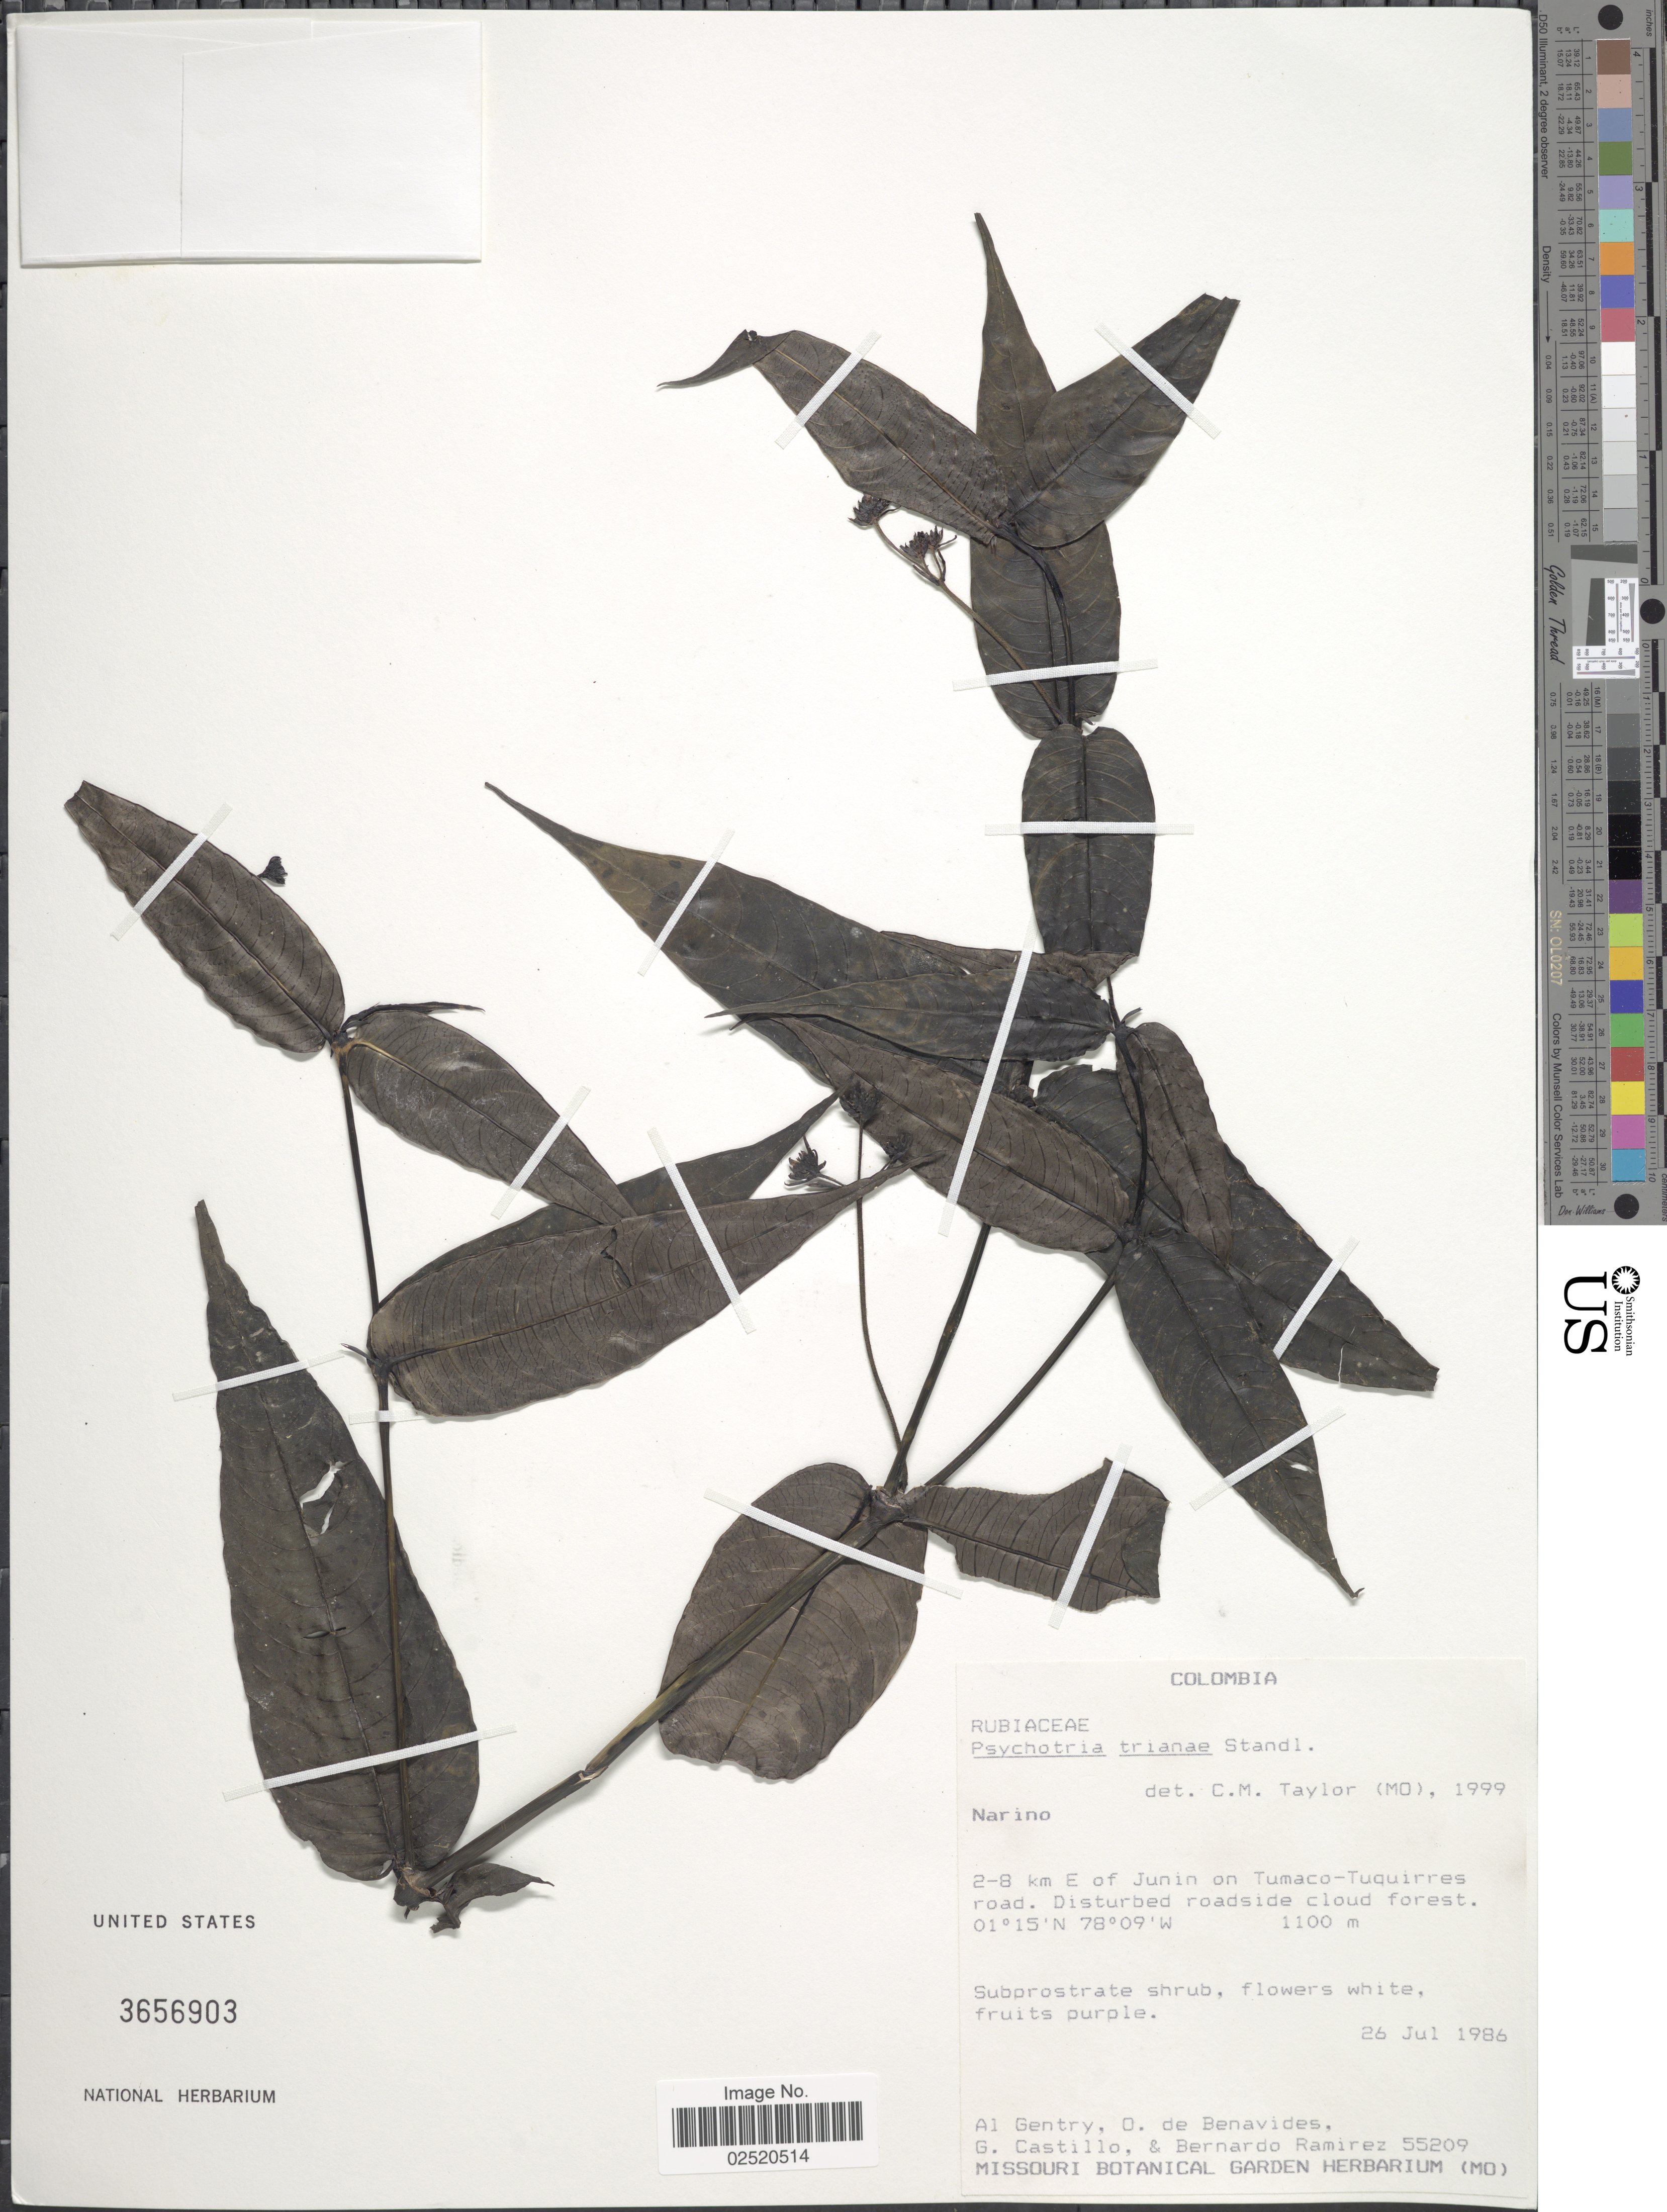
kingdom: Plantae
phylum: Tracheophyta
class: Magnoliopsida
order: Gentianales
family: Rubiaceae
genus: Psychotria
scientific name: Psychotria trianae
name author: Standl.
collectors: A. H. Gentry, Olga S. de Benavides, G. Castillo & B. Ramírez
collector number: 55209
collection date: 1986-07-26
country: Colombia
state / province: Nariño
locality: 2-8 km E of Junin on Tumaco-Tuquirres road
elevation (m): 1100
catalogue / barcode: US 3656903